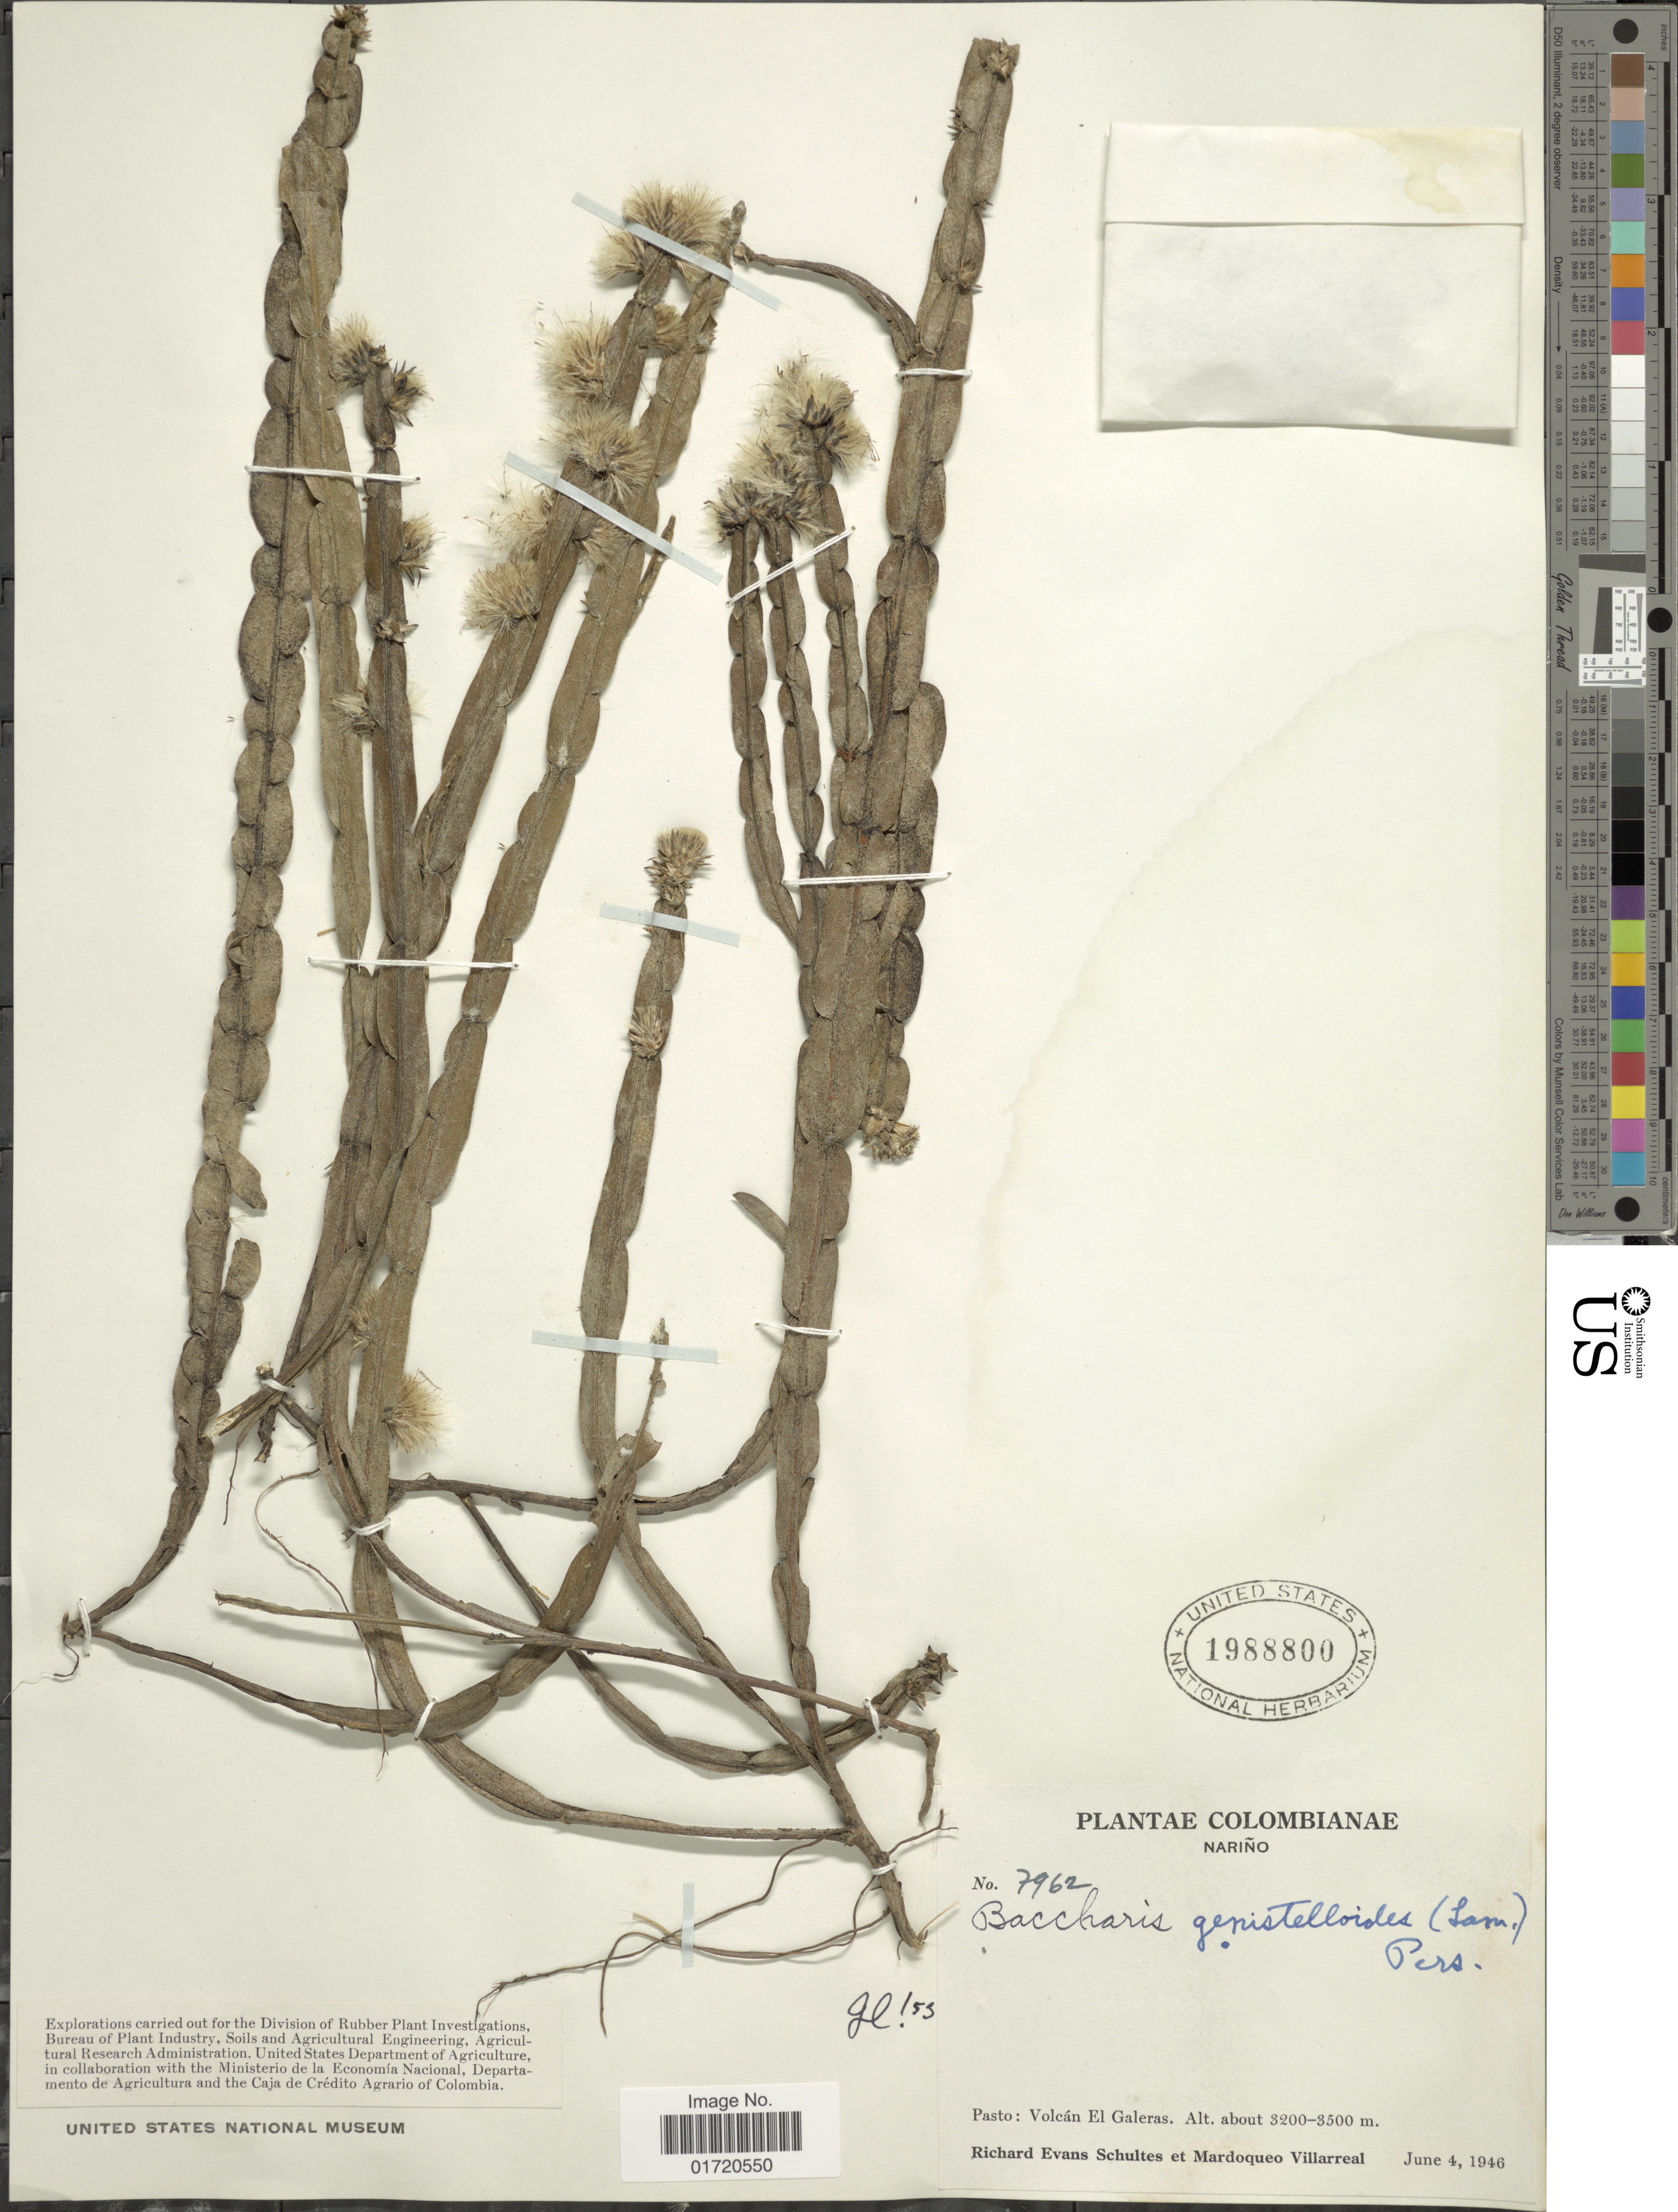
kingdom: Plantae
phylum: Tracheophyta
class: Magnoliopsida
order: Asterales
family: Asteraceae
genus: Baccharis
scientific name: Baccharis genistelloides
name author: (Lam.) Pers.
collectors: R. E. Schultes & M. Villareal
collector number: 7962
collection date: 1946-06-04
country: Colombia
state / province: Nariño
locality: PastoL Volcán El Galeras.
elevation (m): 3200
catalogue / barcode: US 1988800